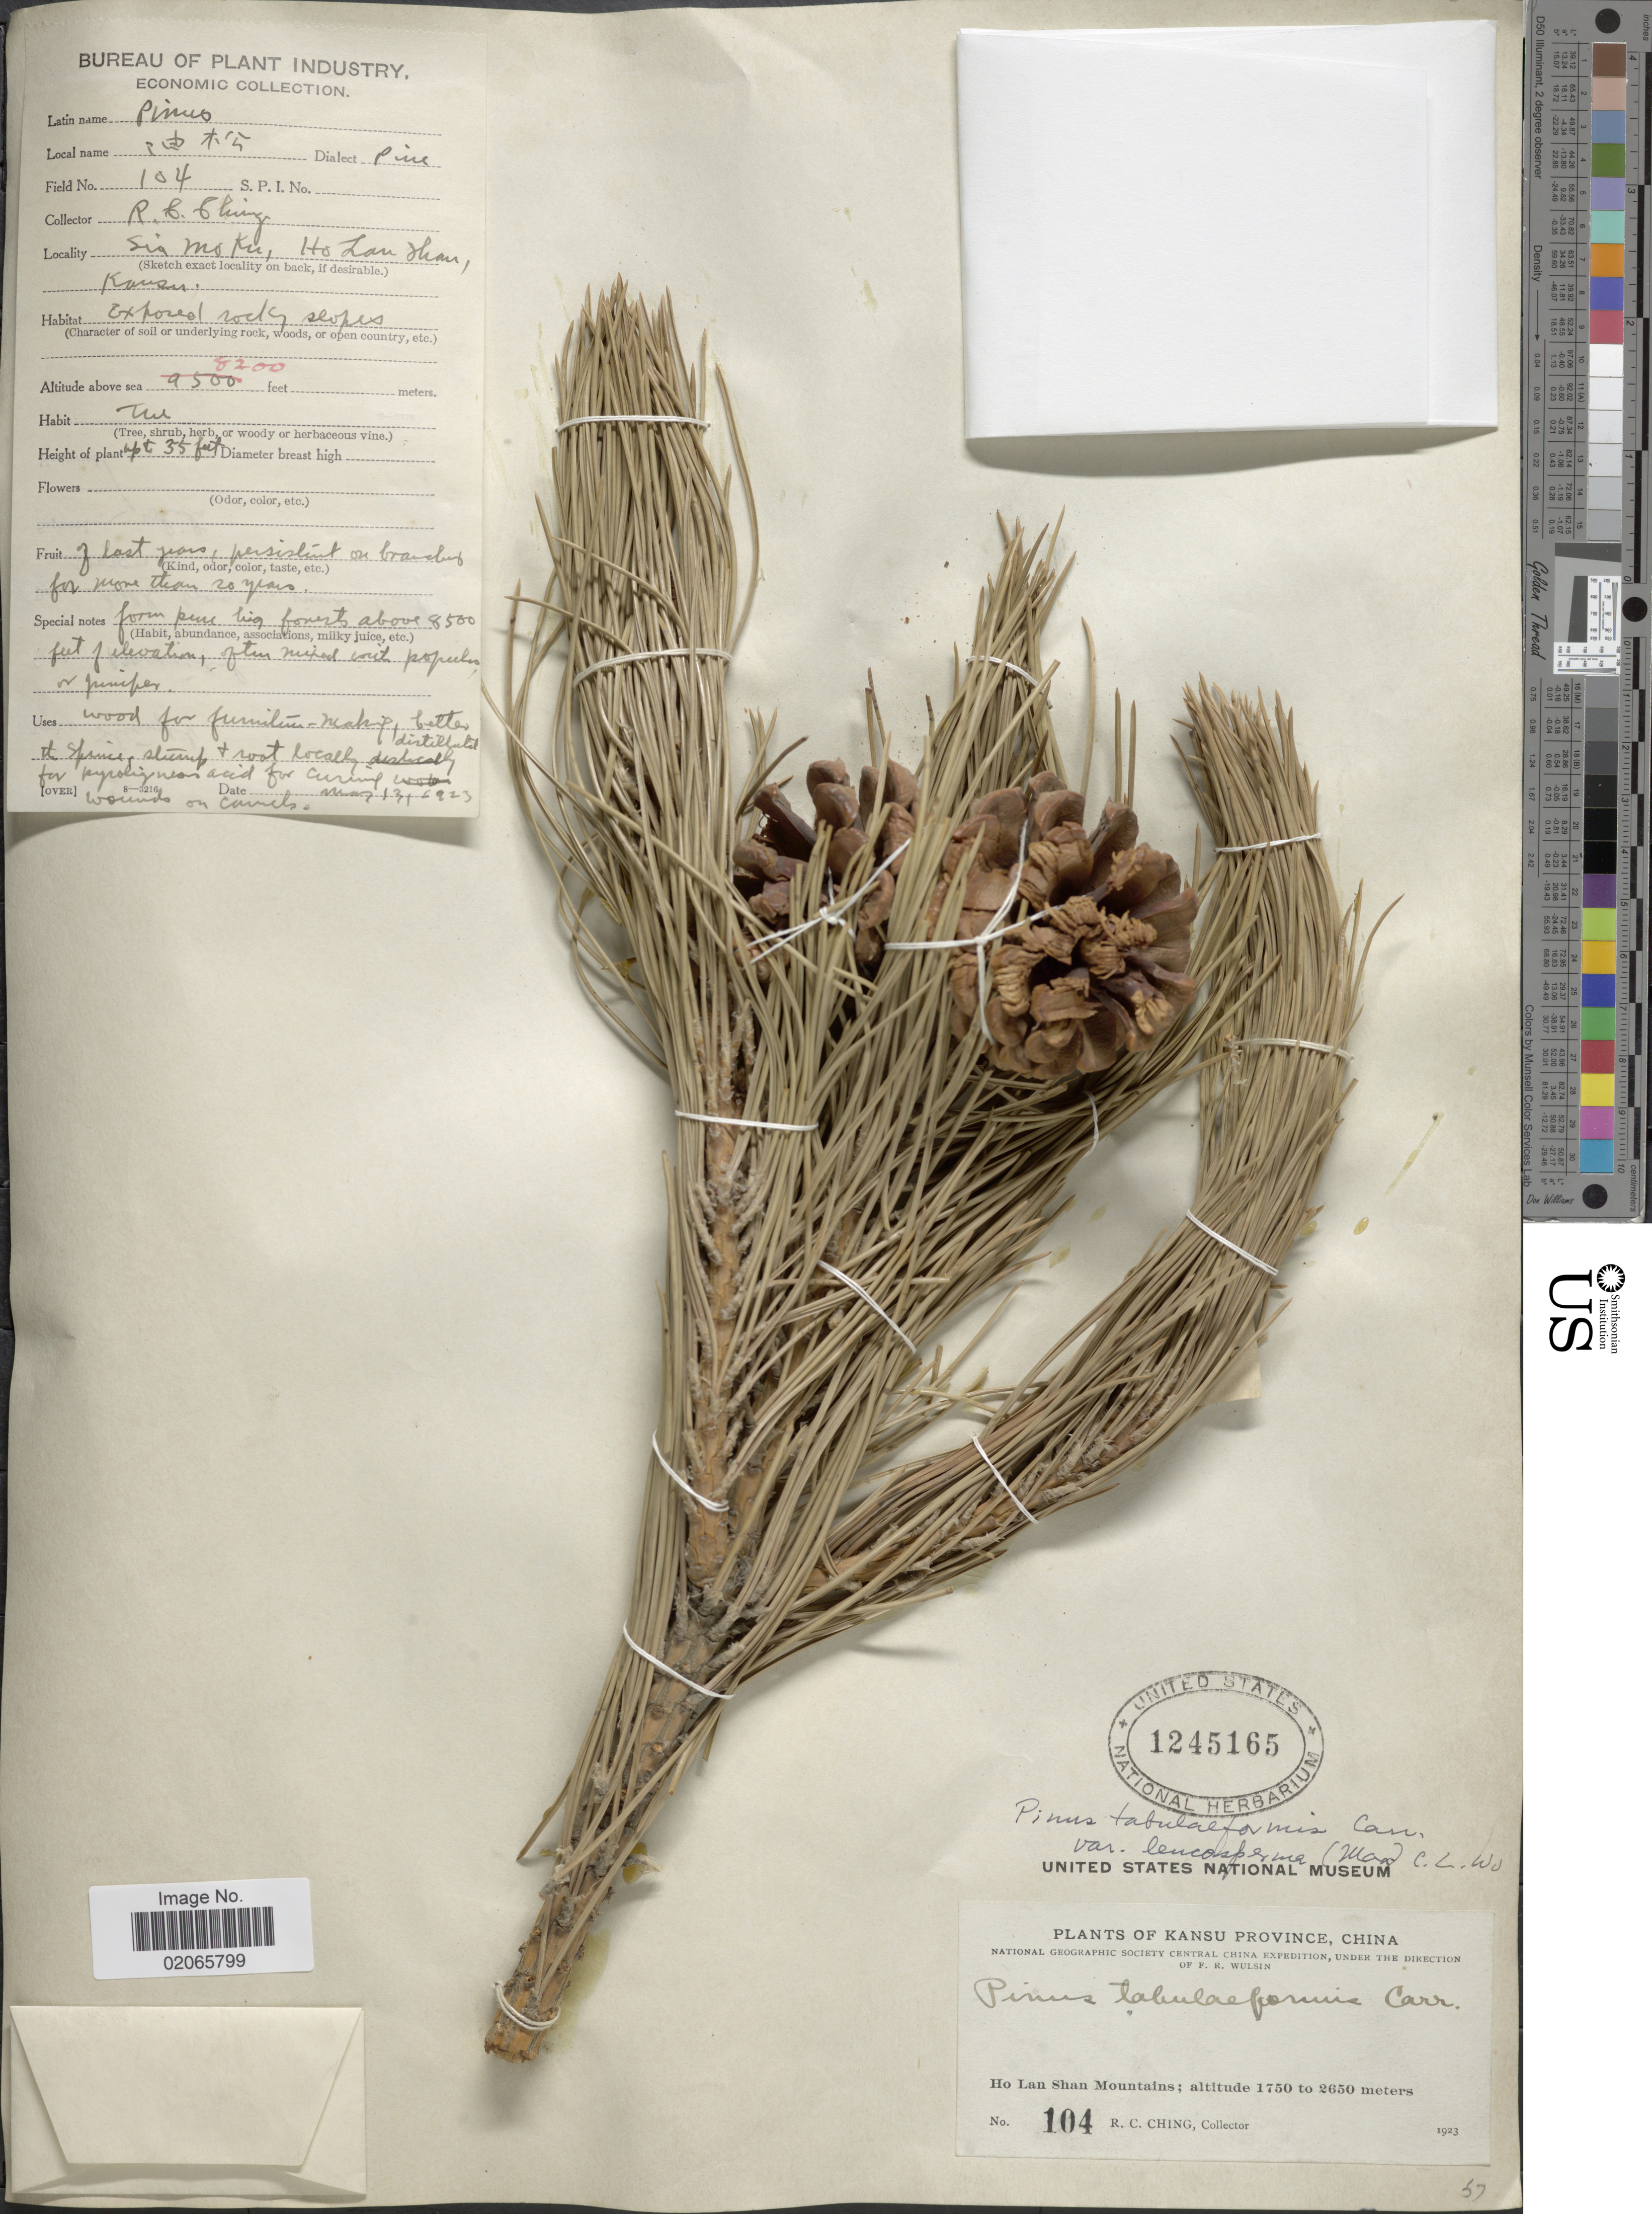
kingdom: Plantae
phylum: Tracheophyta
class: Pinopsida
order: Pinales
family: Pinaceae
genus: Pinus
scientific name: Pinus tabuliformis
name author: Carrière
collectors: R. C. Ching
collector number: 104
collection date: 1923-05-13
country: China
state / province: Gansu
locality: Kansu Province, China, Ho Lan Shan Mountains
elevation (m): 2499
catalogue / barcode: US 1245165